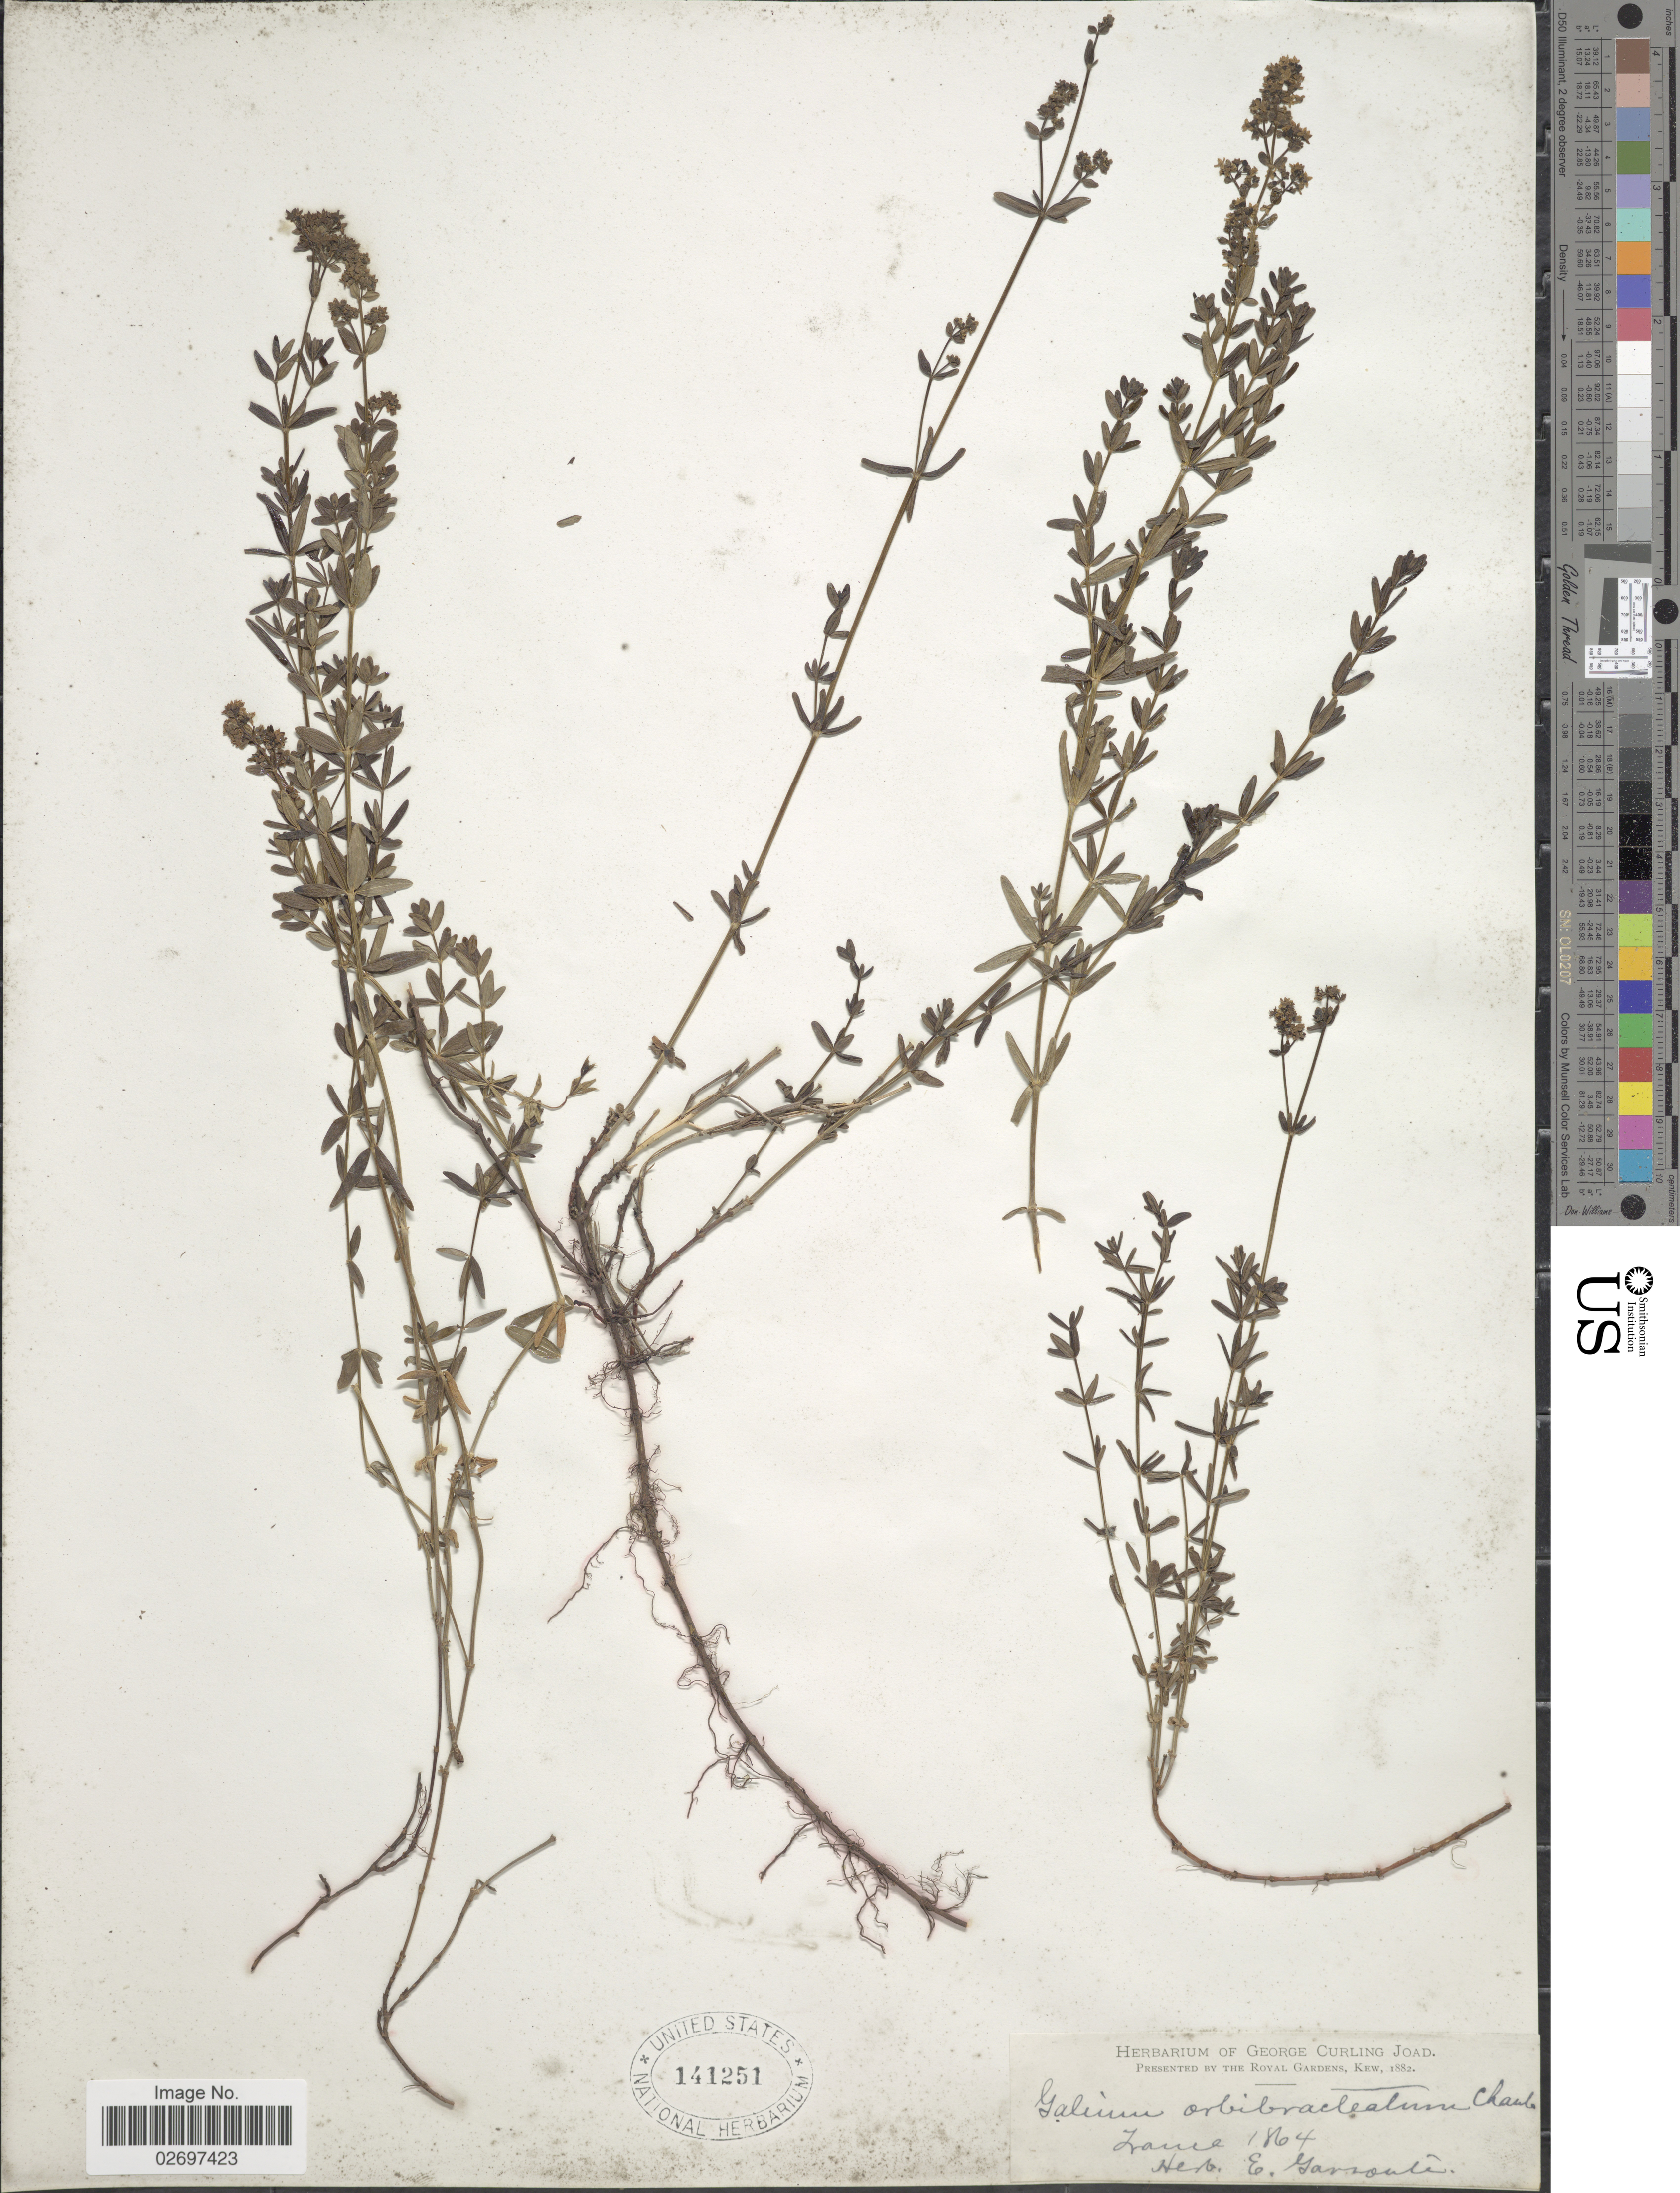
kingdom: Plantae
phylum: Tracheophyta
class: Magnoliopsida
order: Gentianales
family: Rubiaceae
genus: Galium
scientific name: Galium orbibracteatum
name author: Chaub.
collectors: ex herb. E. Garroute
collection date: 1864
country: France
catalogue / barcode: US 141251